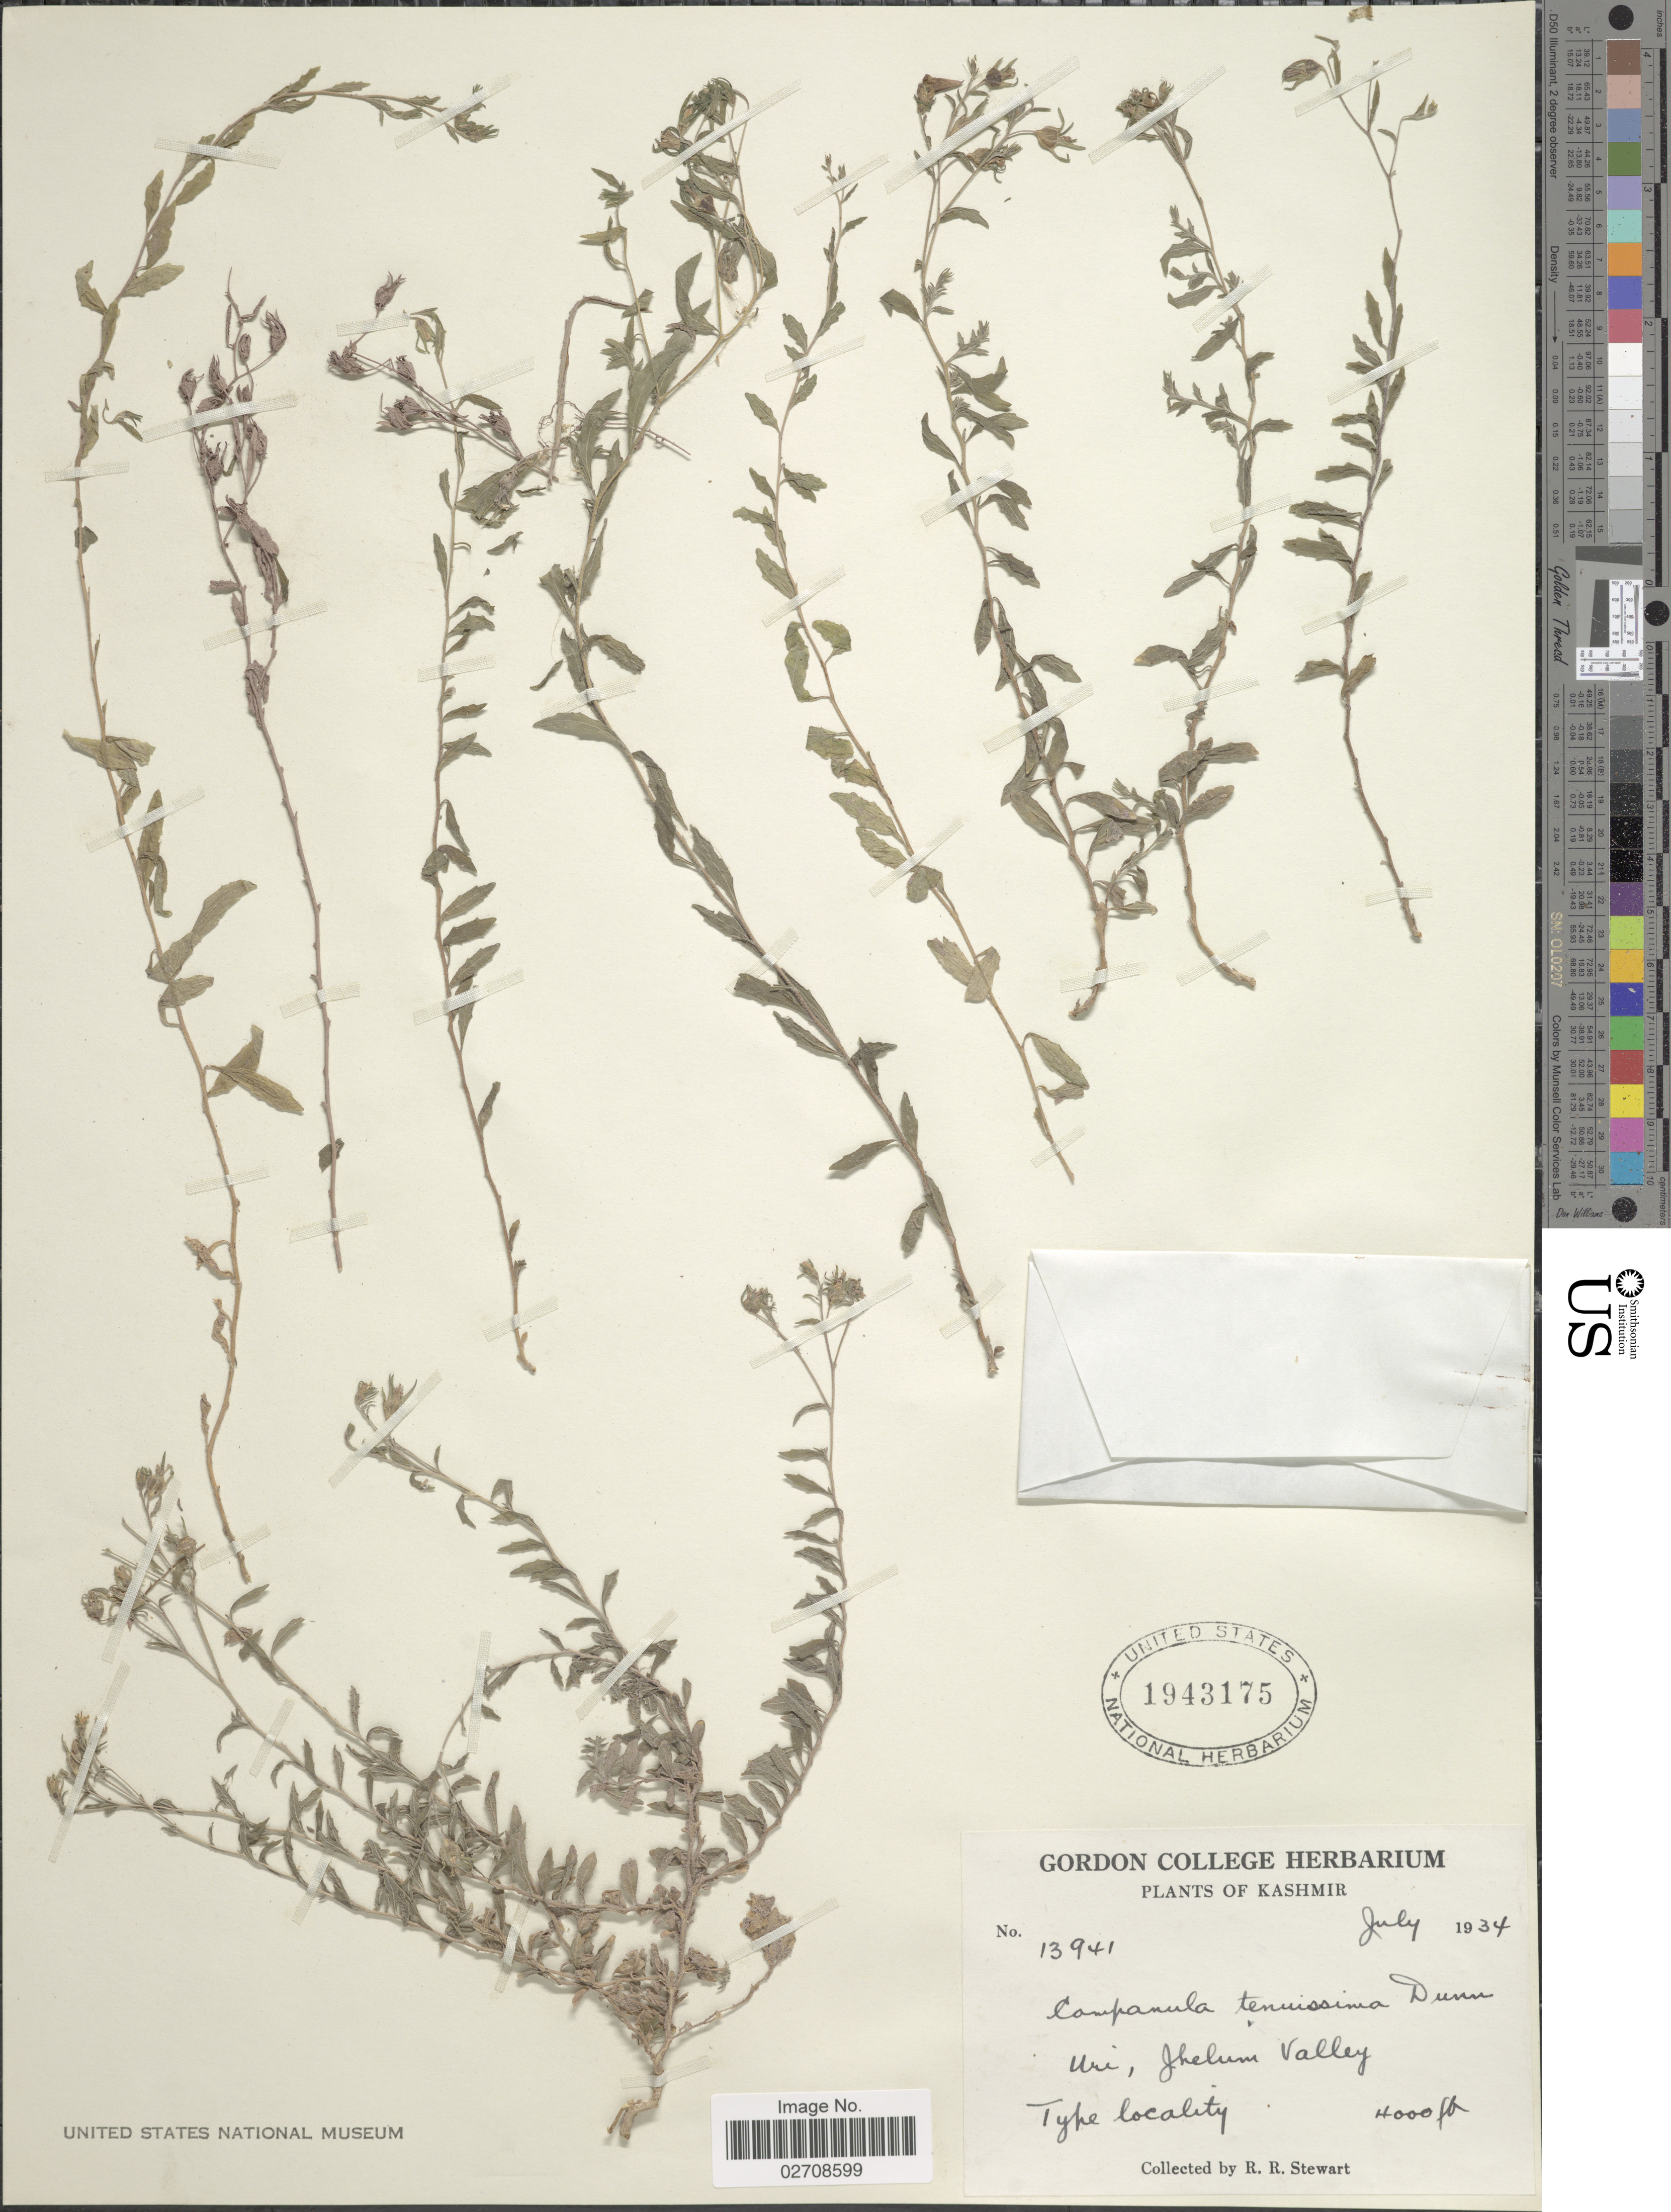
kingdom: Plantae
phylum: Tracheophyta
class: Magnoliopsida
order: Asterales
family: Campanulaceae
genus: Campanula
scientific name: Campanula tenuissima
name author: Dunn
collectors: R. R. Stewart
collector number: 13941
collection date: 1934-07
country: India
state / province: Jammu and Kashmir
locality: Kashmir, Uri, Jhelum Valley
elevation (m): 1219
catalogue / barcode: US 1943175